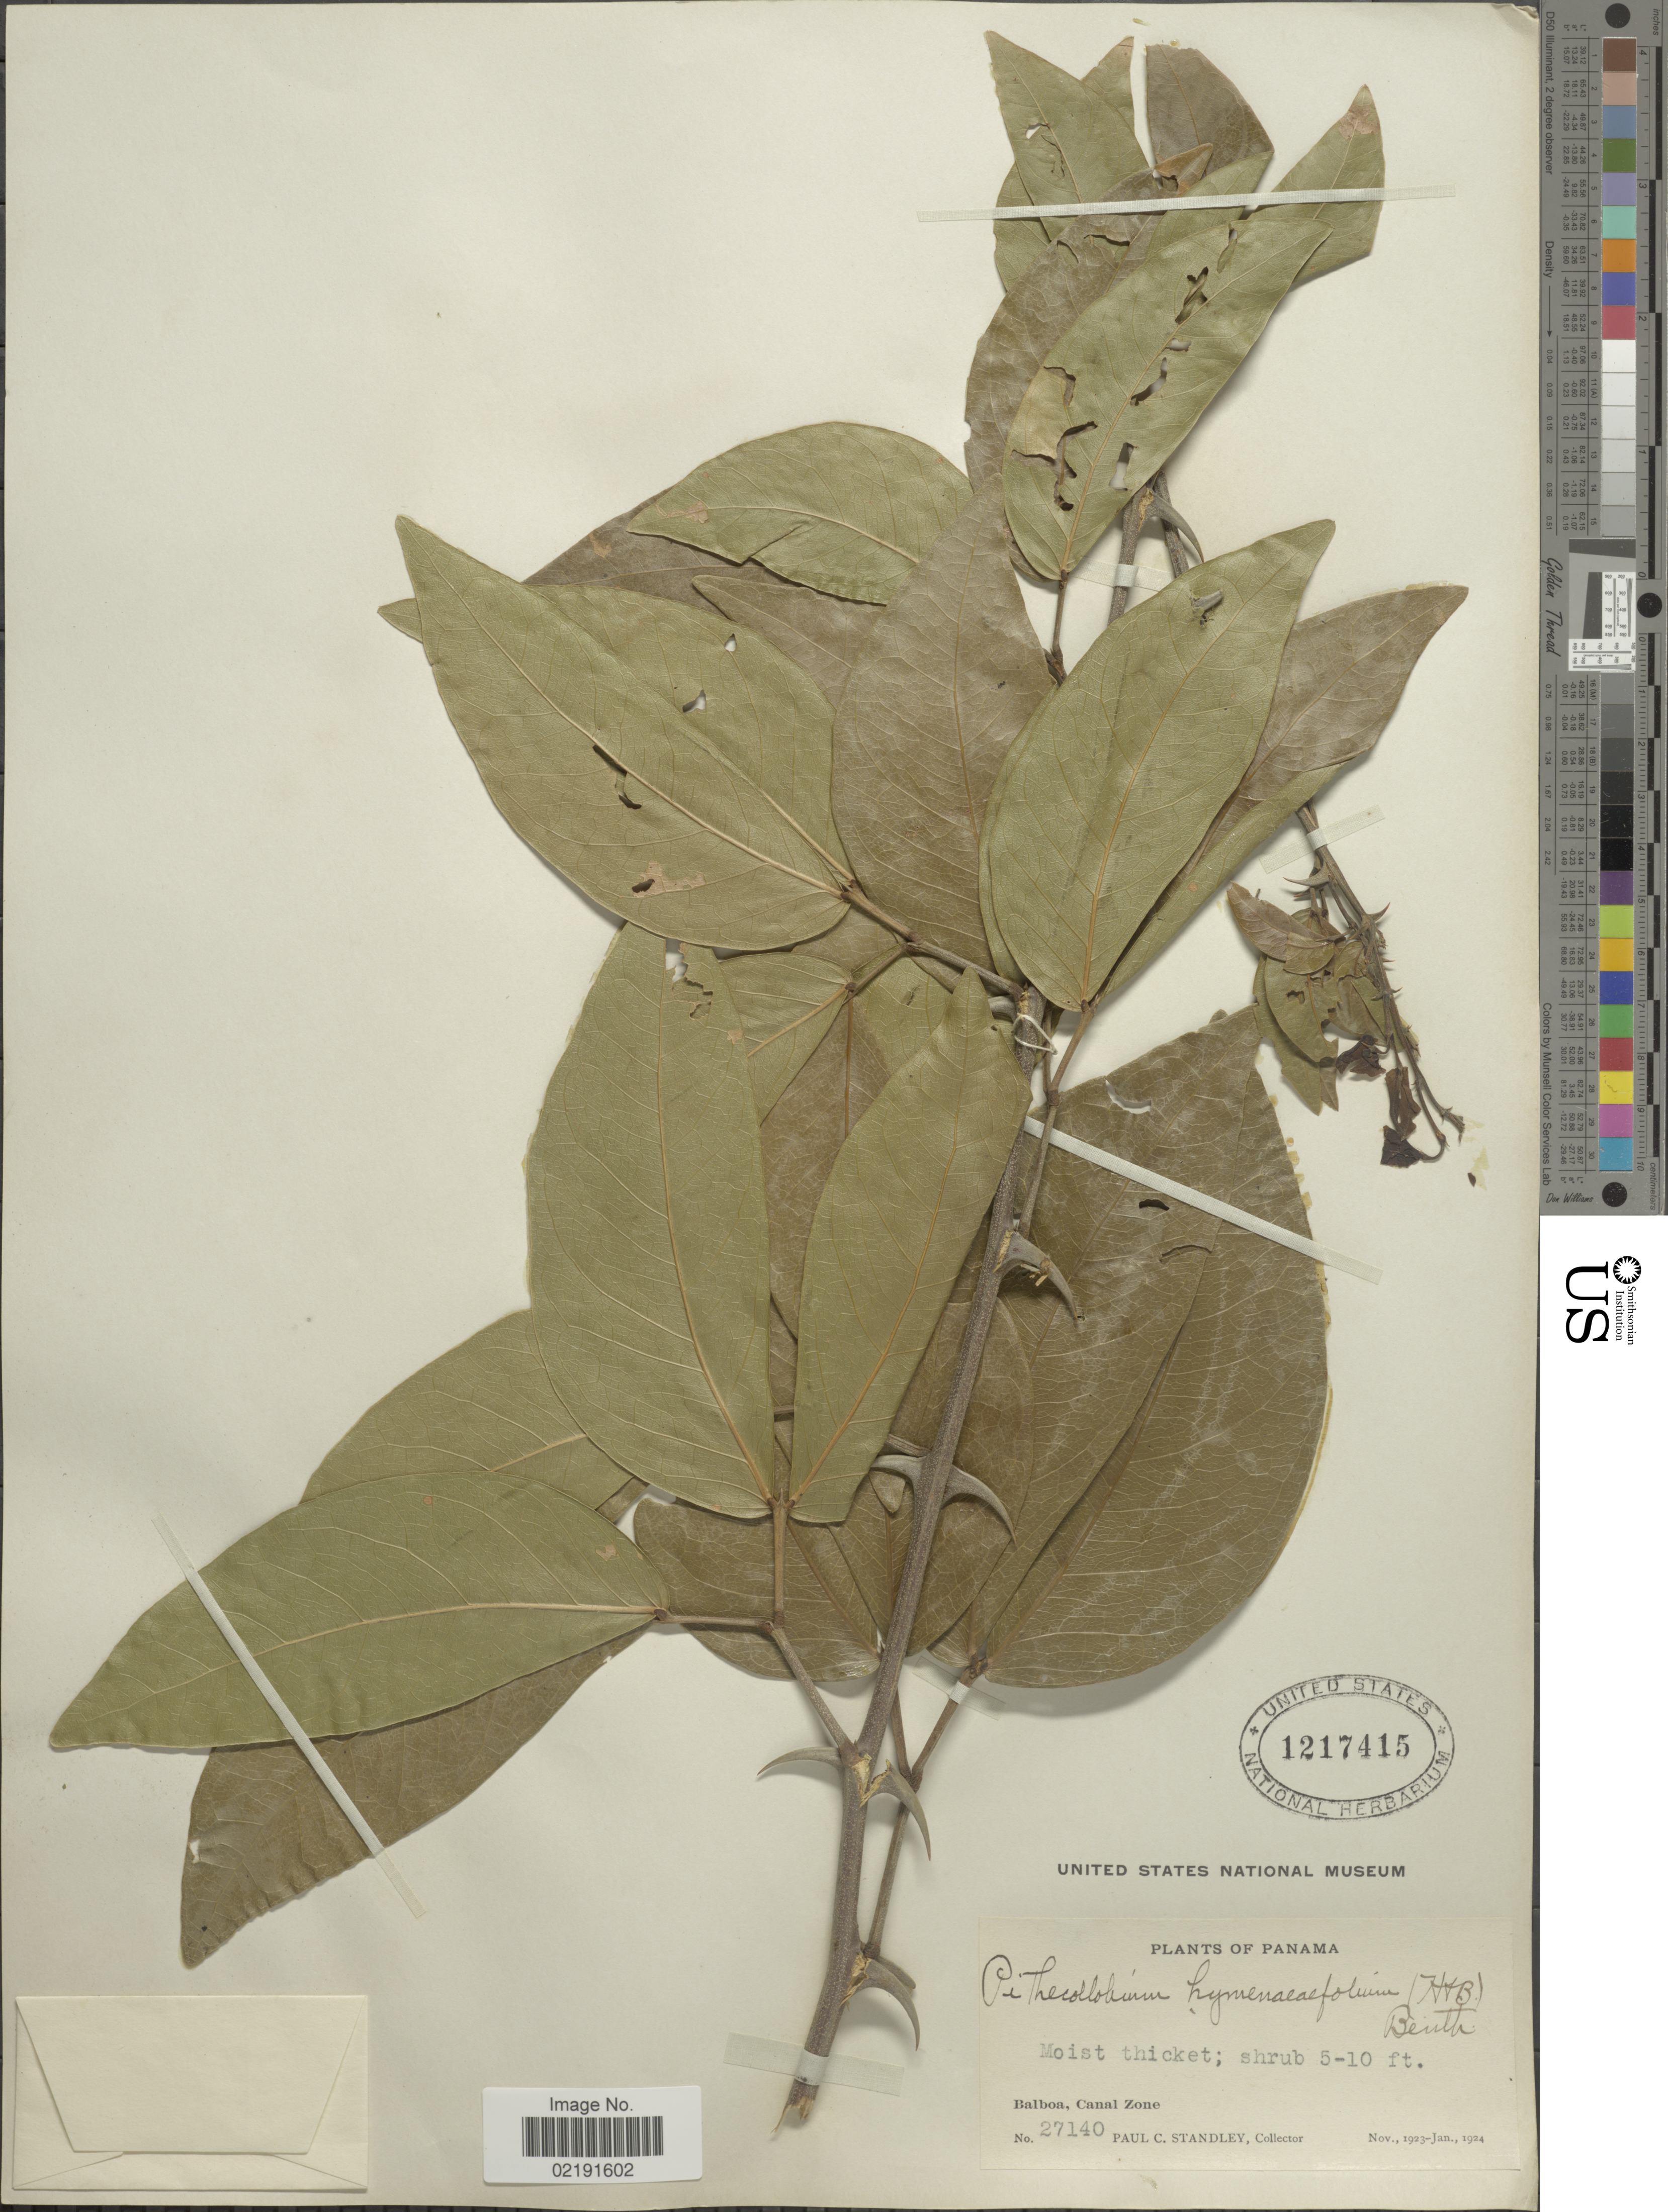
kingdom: Plantae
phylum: Tracheophyta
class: Magnoliopsida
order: Fabales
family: Fabaceae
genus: Pithecellobium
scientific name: Pithecellobium hymenaeifolium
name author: (Humb. & Bonpl. ex Willd.) Benth.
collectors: P. C. Standley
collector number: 27140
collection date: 1923-11/1924-01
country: Panama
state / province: Colón / Panamá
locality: Balboa, Canal Zone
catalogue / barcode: US 1217415